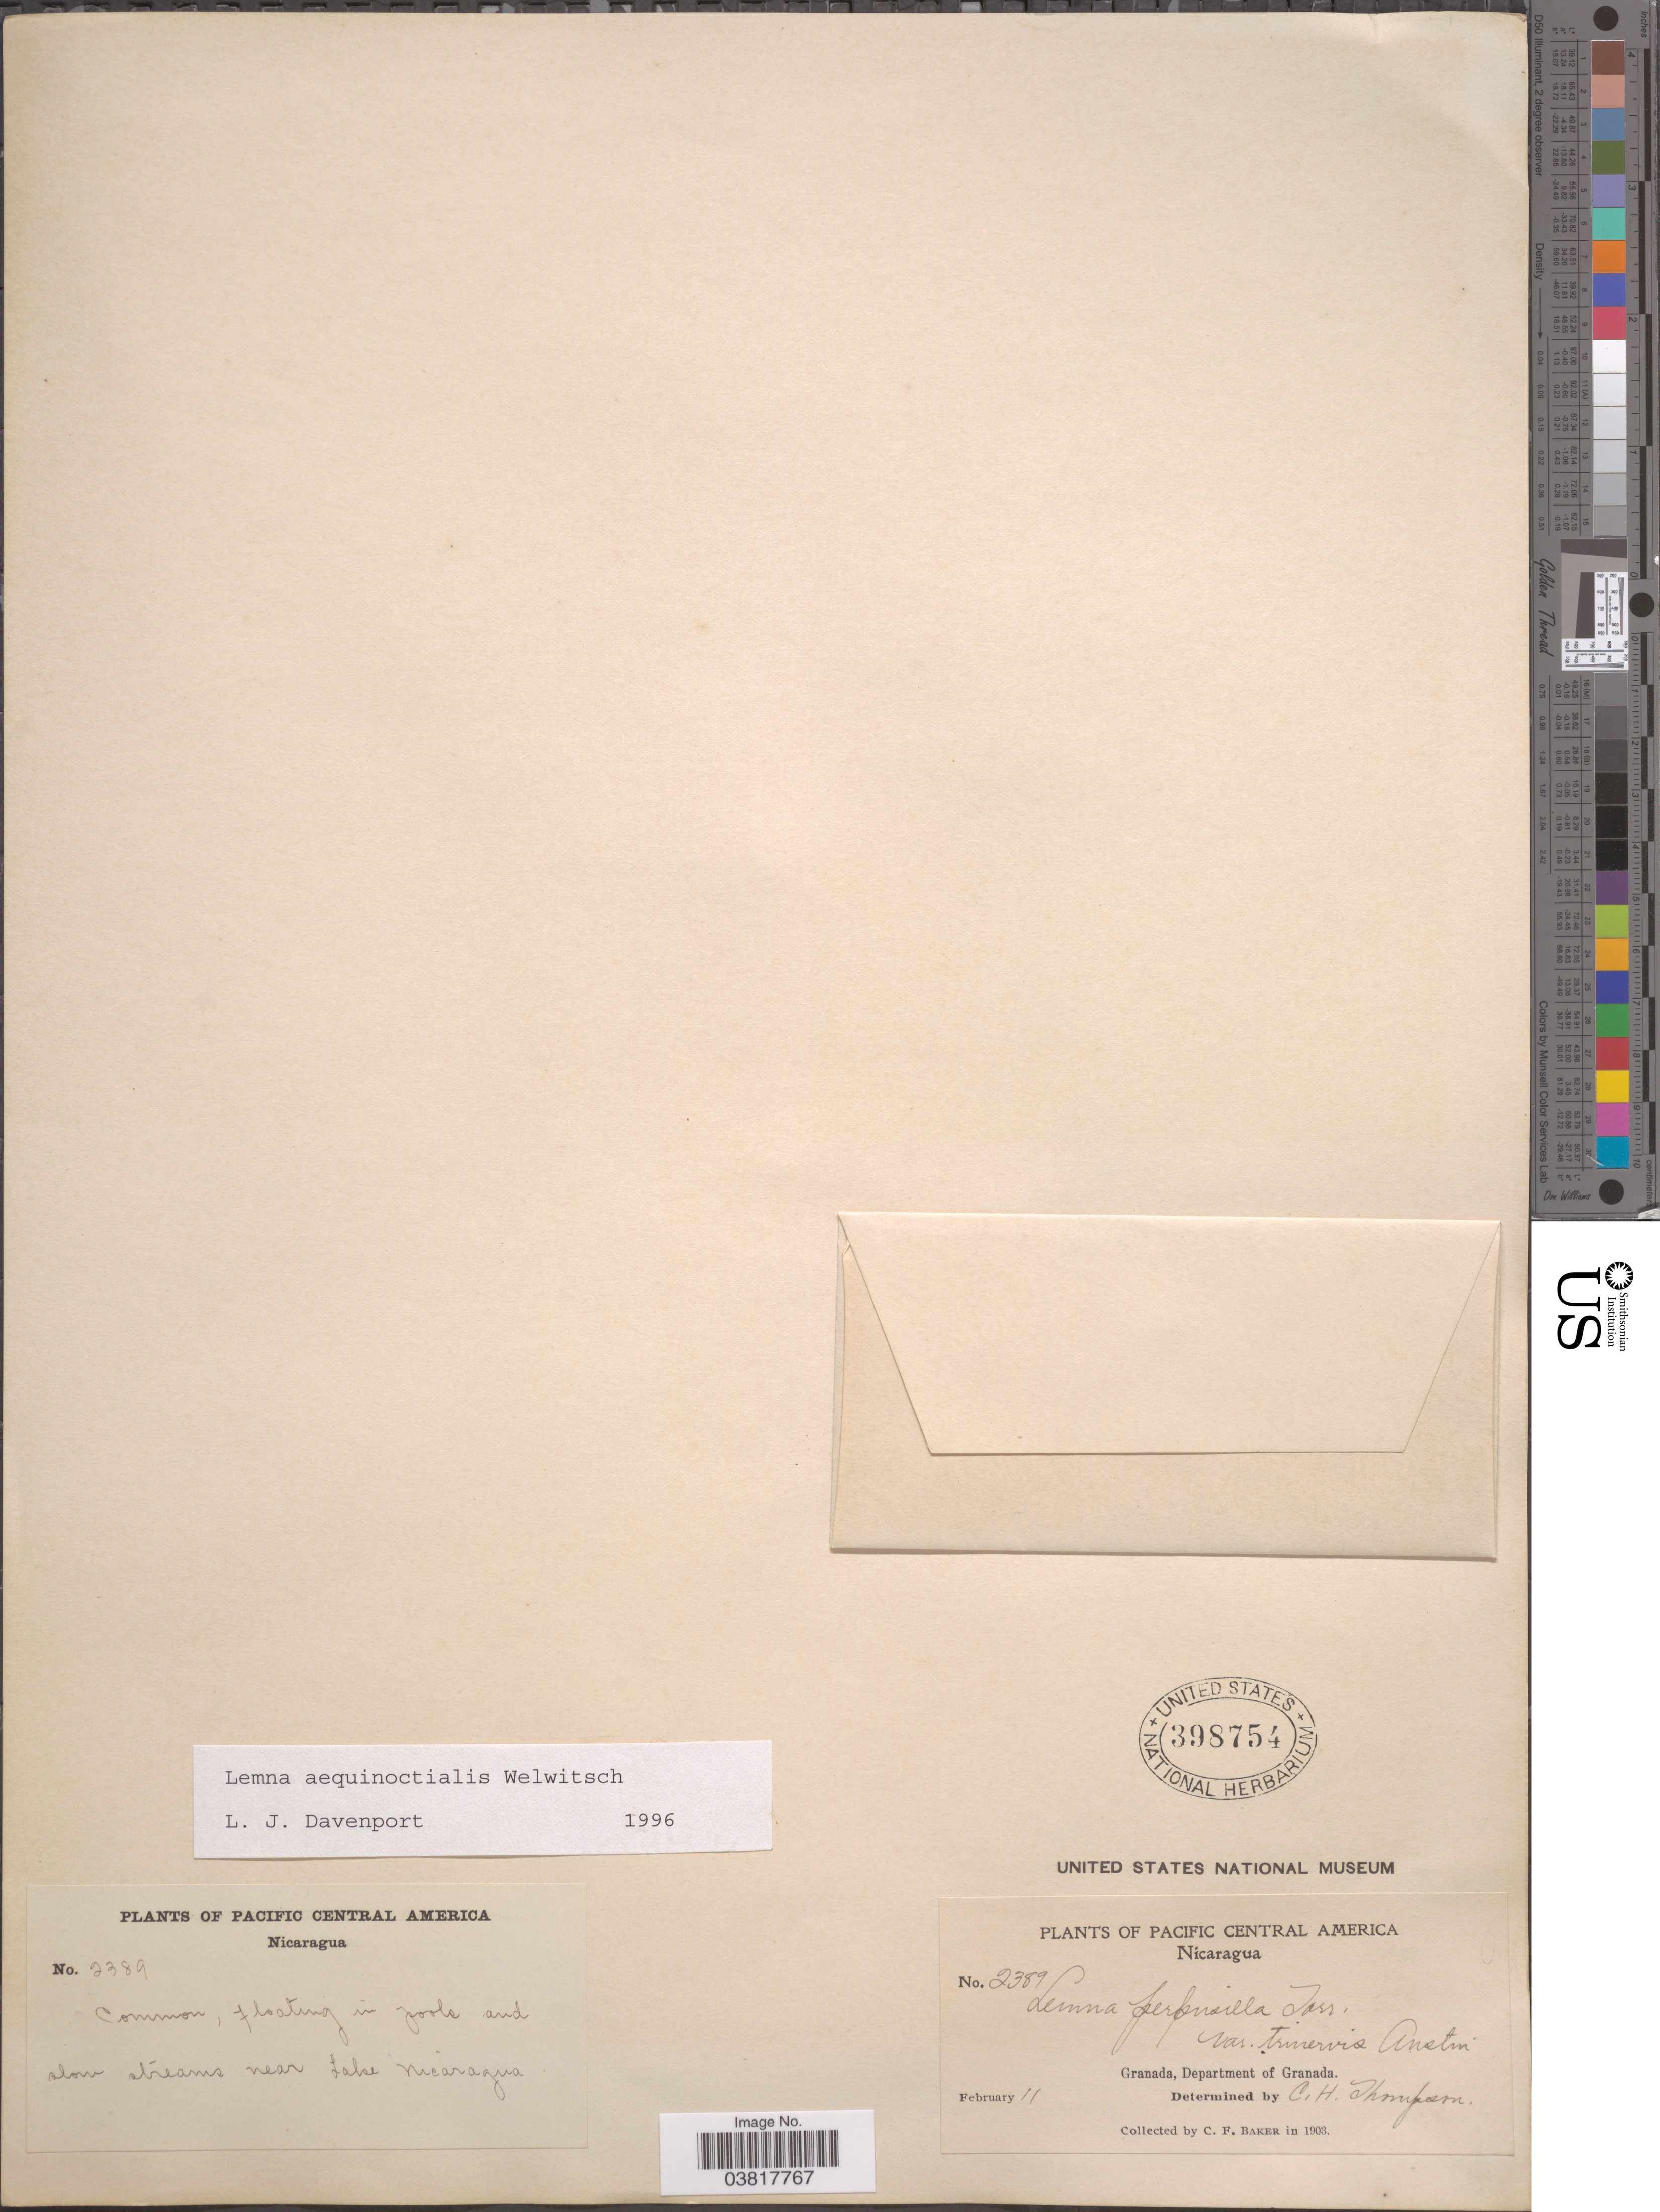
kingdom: Plantae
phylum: Tracheophyta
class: Liliopsida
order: Alismatales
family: Araceae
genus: Lemna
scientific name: Lemna aequinoctialis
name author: Welw.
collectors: C. F. Baker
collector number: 2389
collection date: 1903-02-11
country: Nicaragua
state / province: Granada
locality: Pacific Central America. In pools and above streams near Lake Nicaragua. Granada, Department of Granada.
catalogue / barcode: US 398754